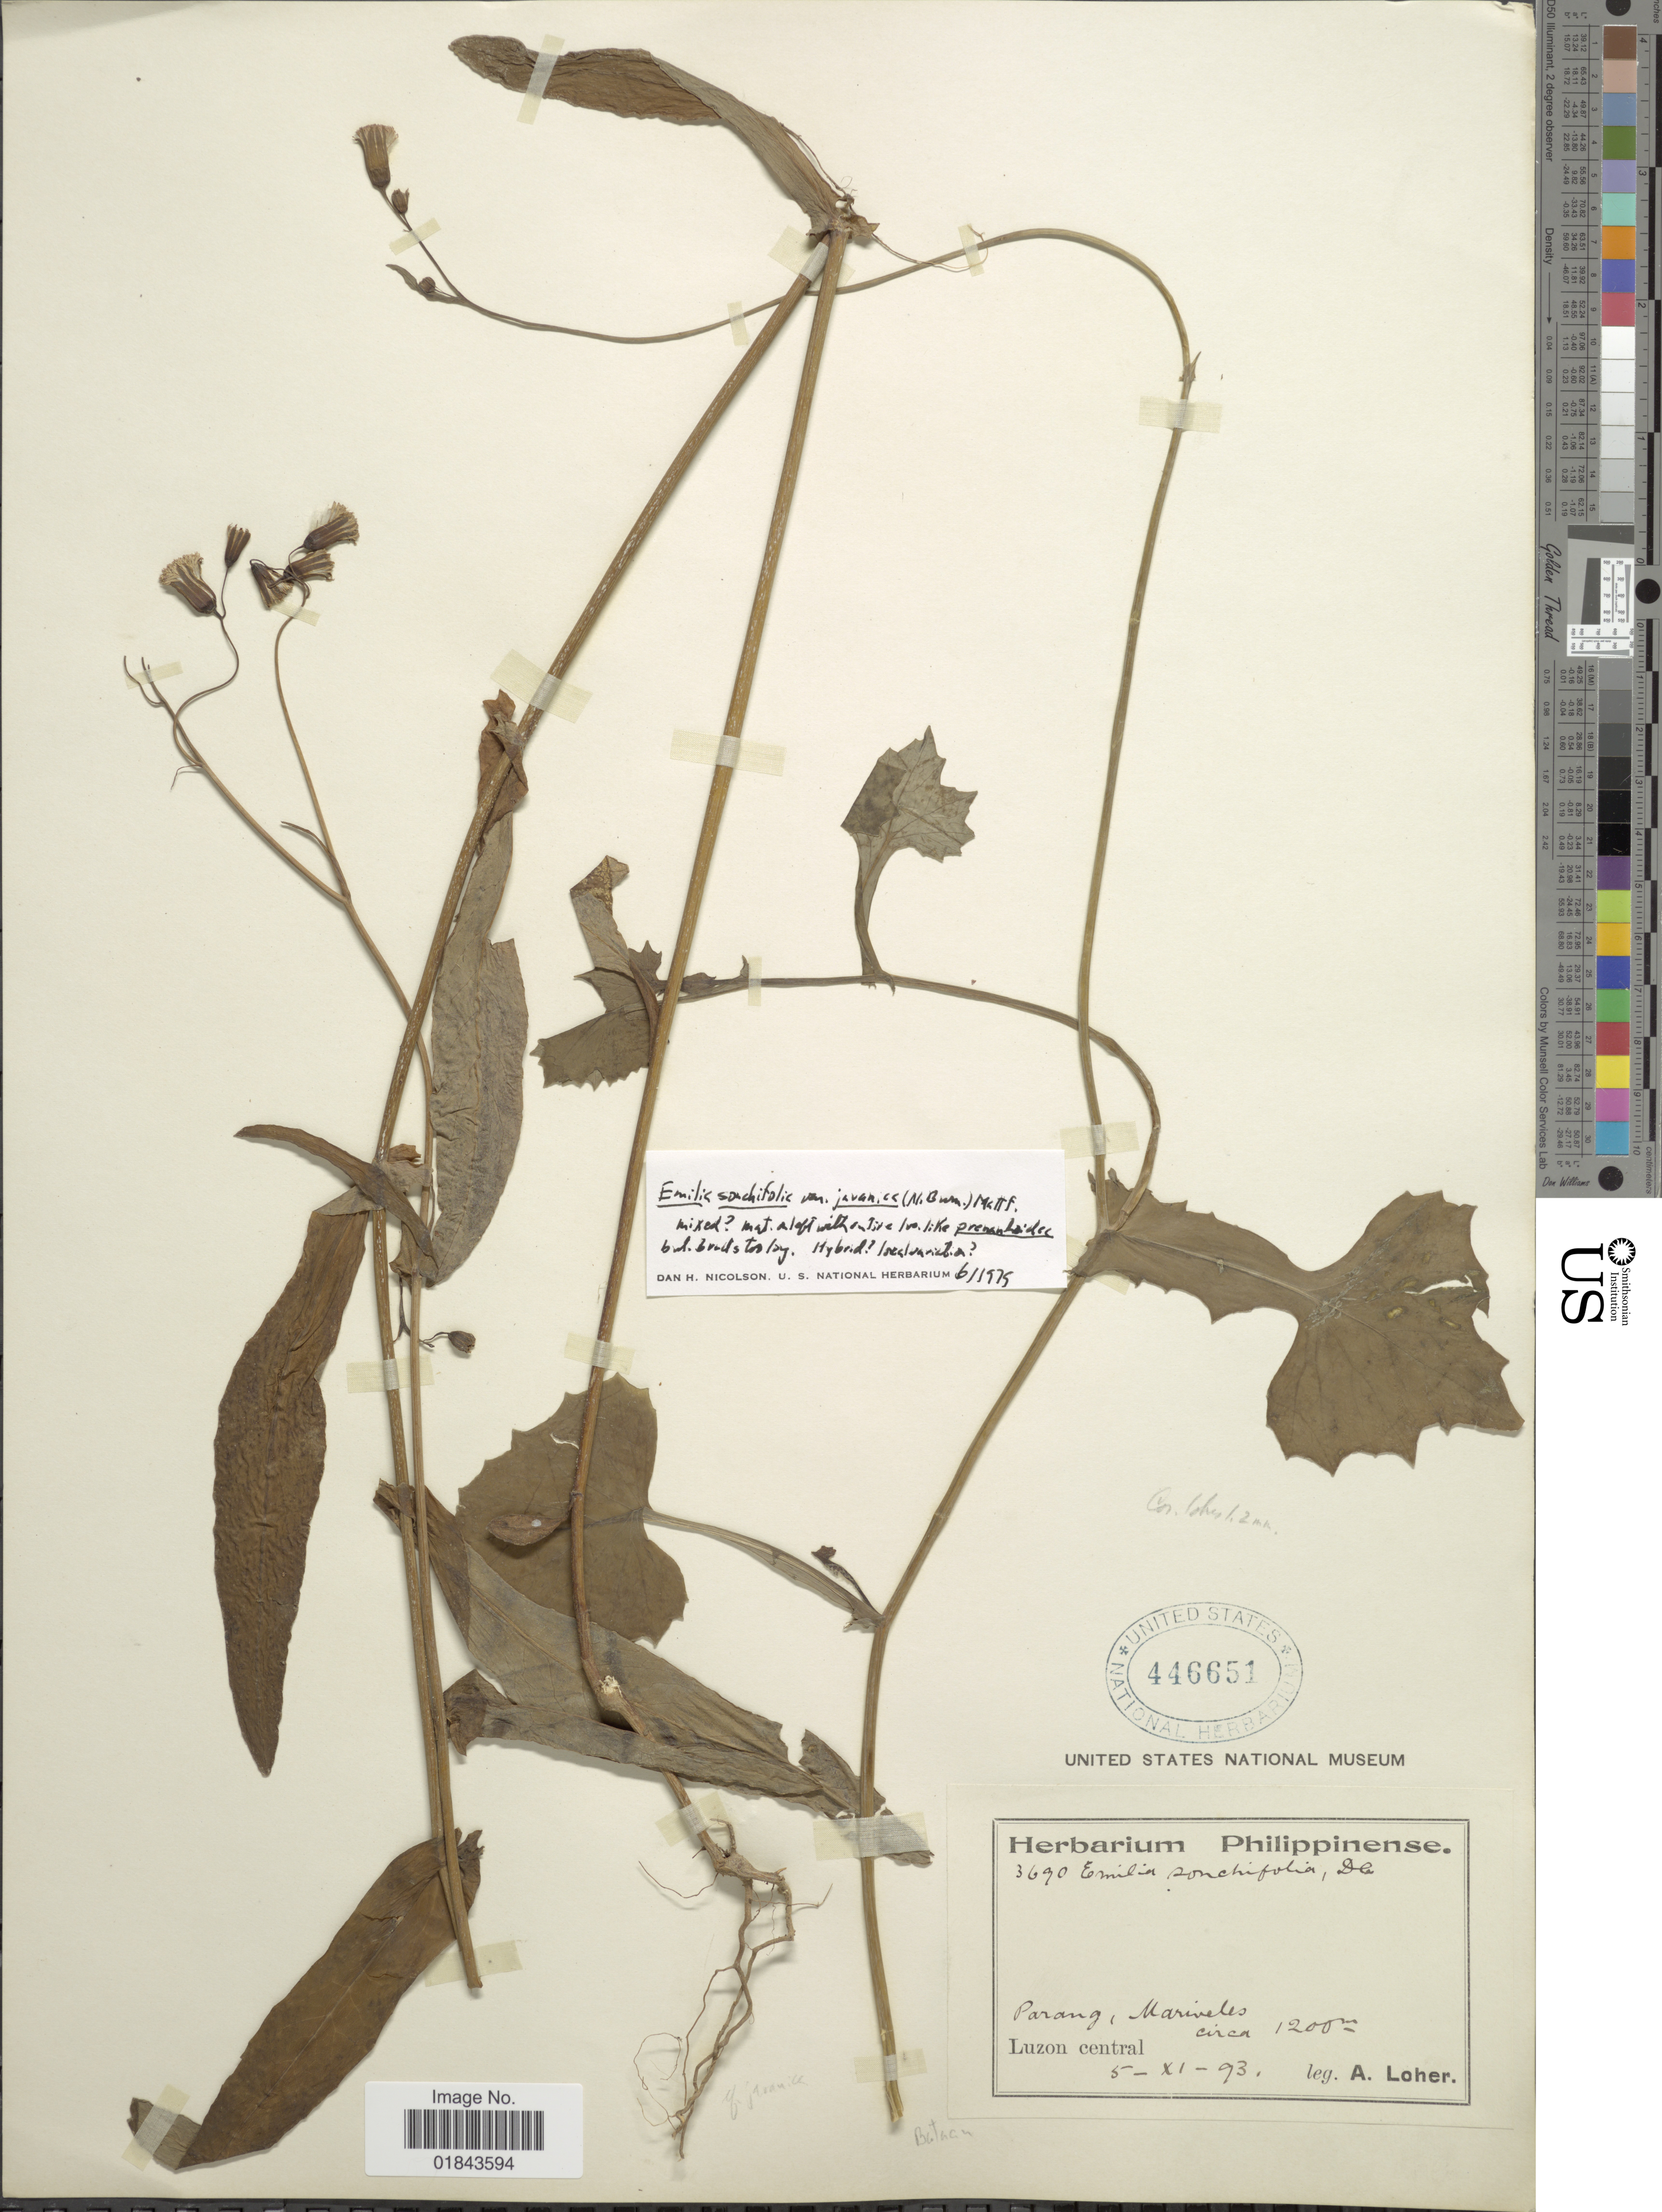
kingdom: Plantae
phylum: Tracheophyta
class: Magnoliopsida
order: Asterales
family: Asteraceae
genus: Emilia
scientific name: Emilia sonchifolia var. javanica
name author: (Burm. f.) Mattf.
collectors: A. Loher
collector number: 3690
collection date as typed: Transcribed d/m/y: 5/11/93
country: Philippines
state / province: Central Luzon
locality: Parang, Mariveles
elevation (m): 1200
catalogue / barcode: US 446651